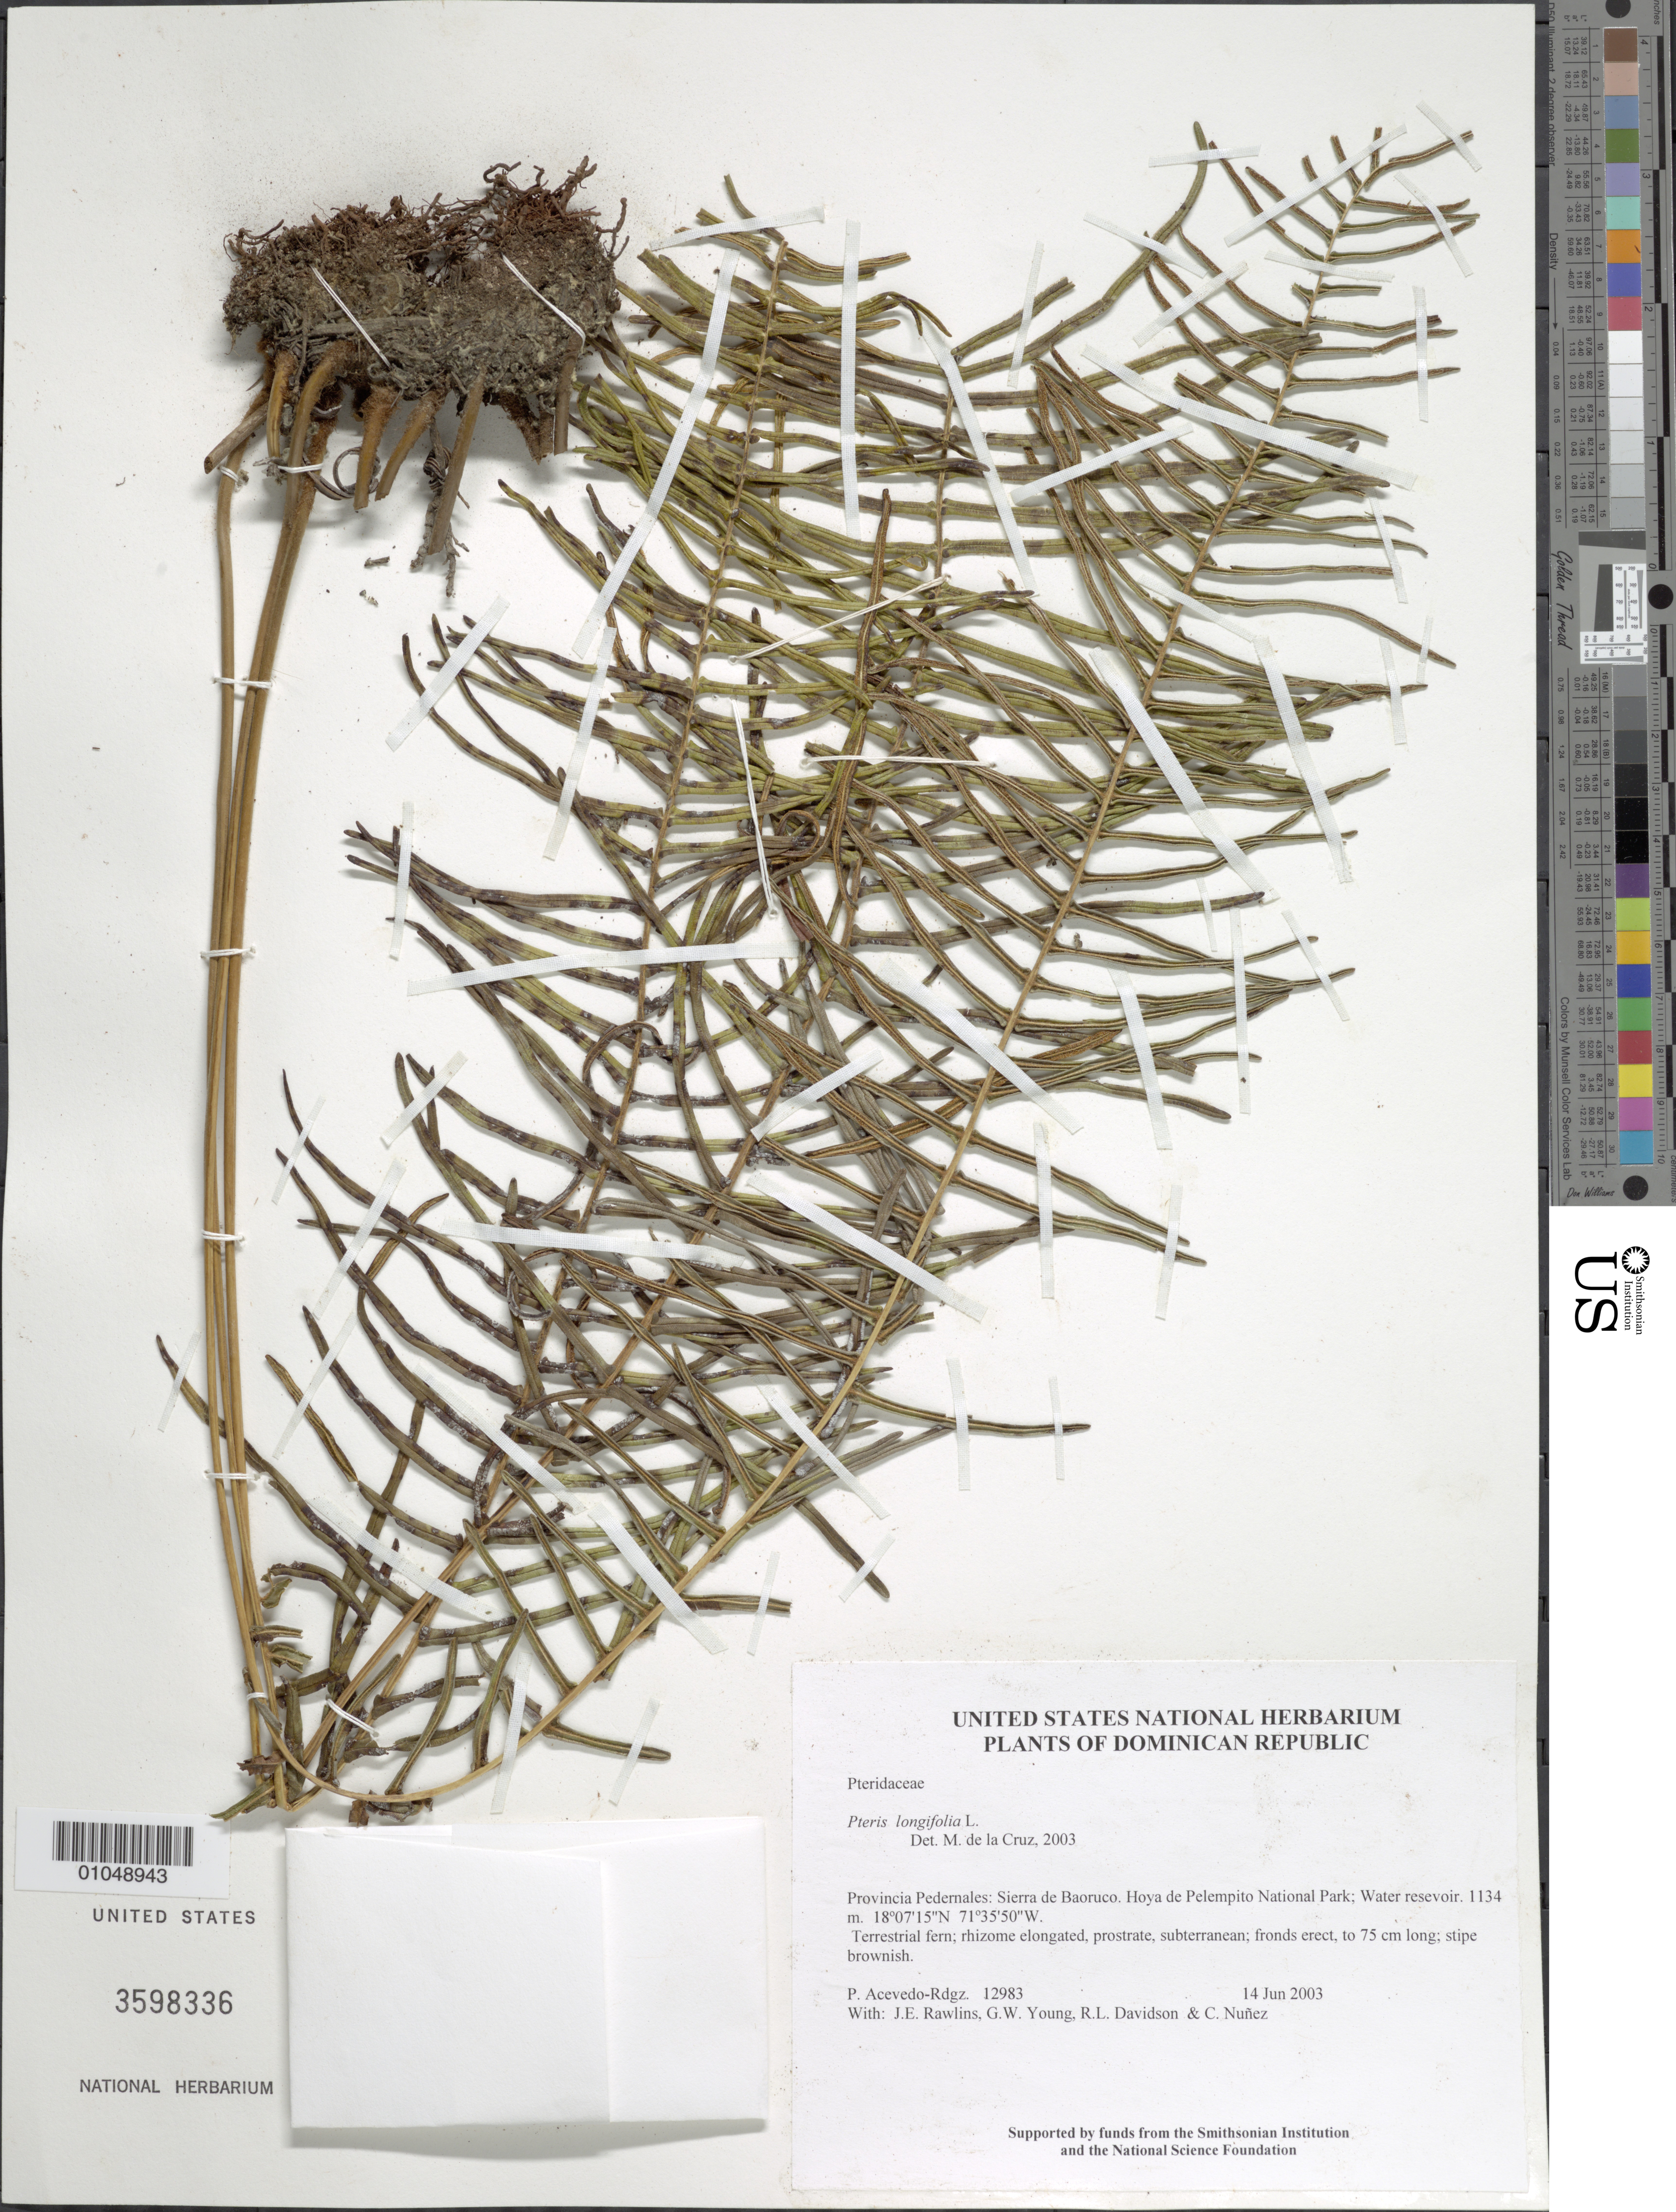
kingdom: Plantae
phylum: Tracheophyta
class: Polypodiopsida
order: Polypodiales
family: Pteridaceae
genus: Pteris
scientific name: Pteris longifolia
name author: L.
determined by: de la Cruz, M.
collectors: P. Acevedo-Rodr., J. Rawlins, G. Young, R. Davidson & C. Nunez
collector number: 12983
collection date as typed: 14 Jun 2003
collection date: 2003-06-14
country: Dominican Republic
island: Hispaniola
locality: Provincia Pedernales: Sierra de Baoruco. Hoya de Pelempito National Park; Water reservoir.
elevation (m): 1134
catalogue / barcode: US 3598336